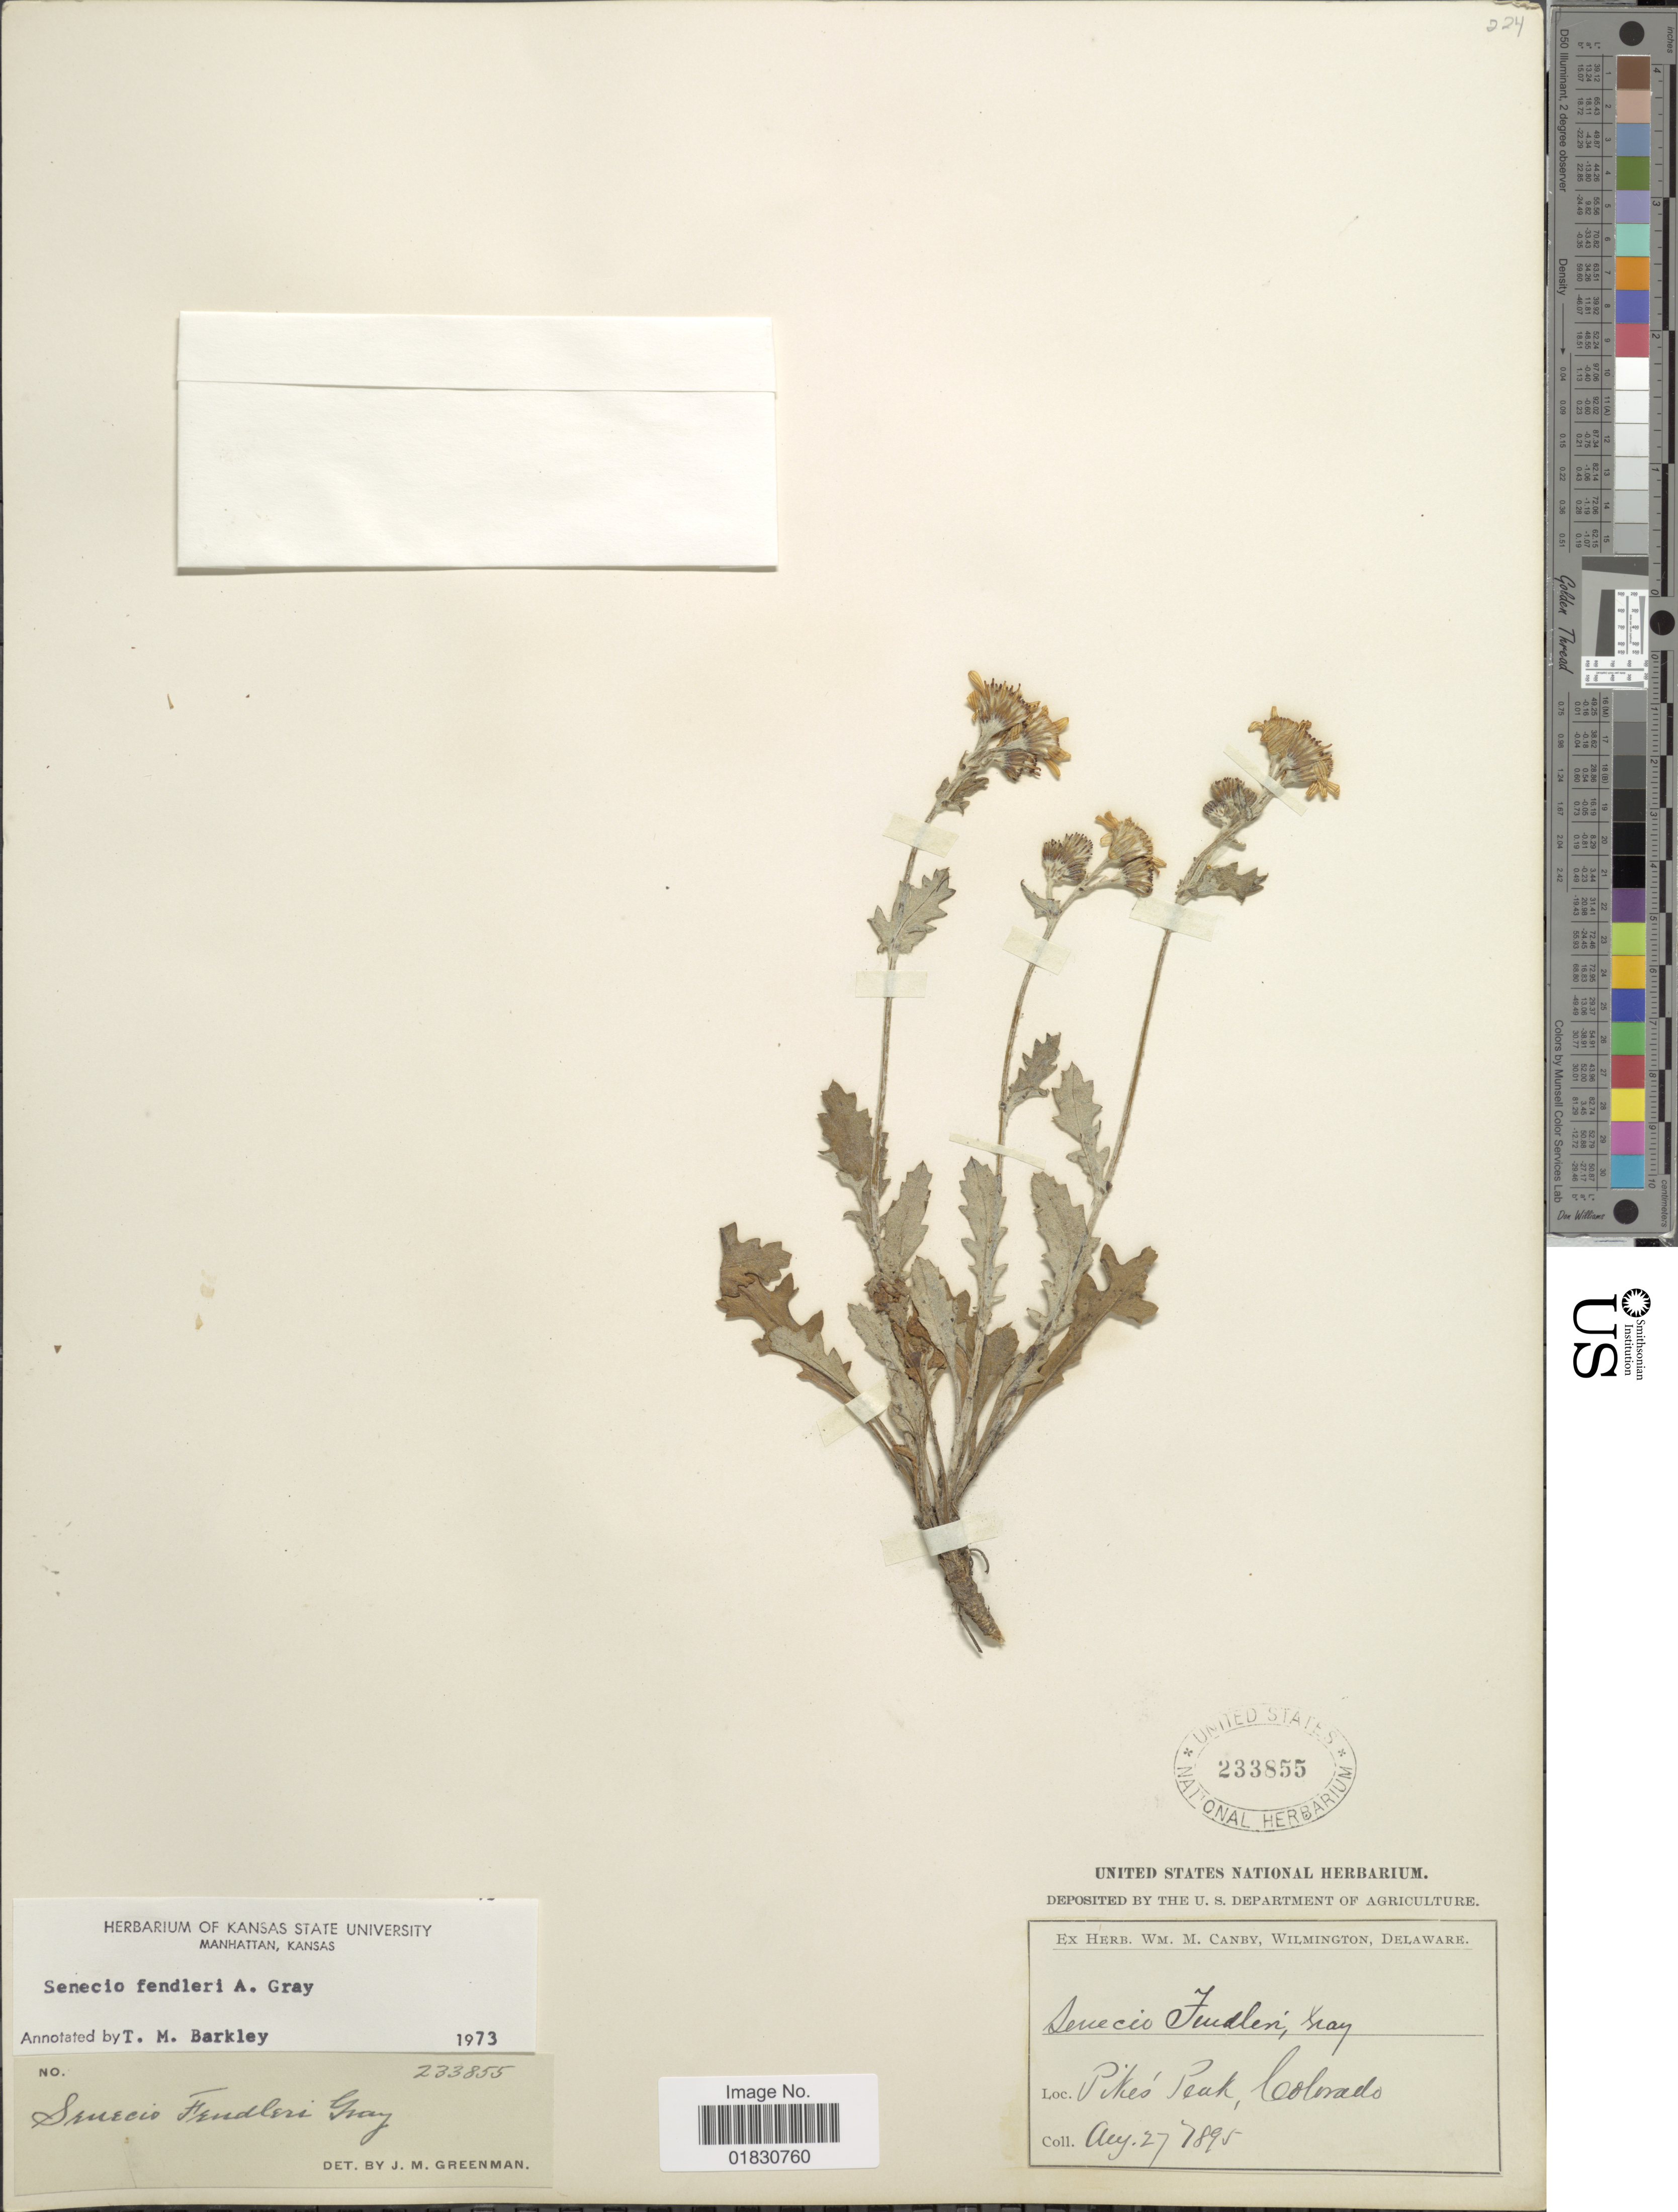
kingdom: Plantae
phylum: Tracheophyta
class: Magnoliopsida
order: Asterales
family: Asteraceae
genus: Packera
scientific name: Packera fendleri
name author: (A. Gray) W.A. Weber & Á. Löve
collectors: ex herb. W.M. Canby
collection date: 1895-08-27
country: United States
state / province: Colorado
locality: Pike's Peak, Colorado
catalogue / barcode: US 233855